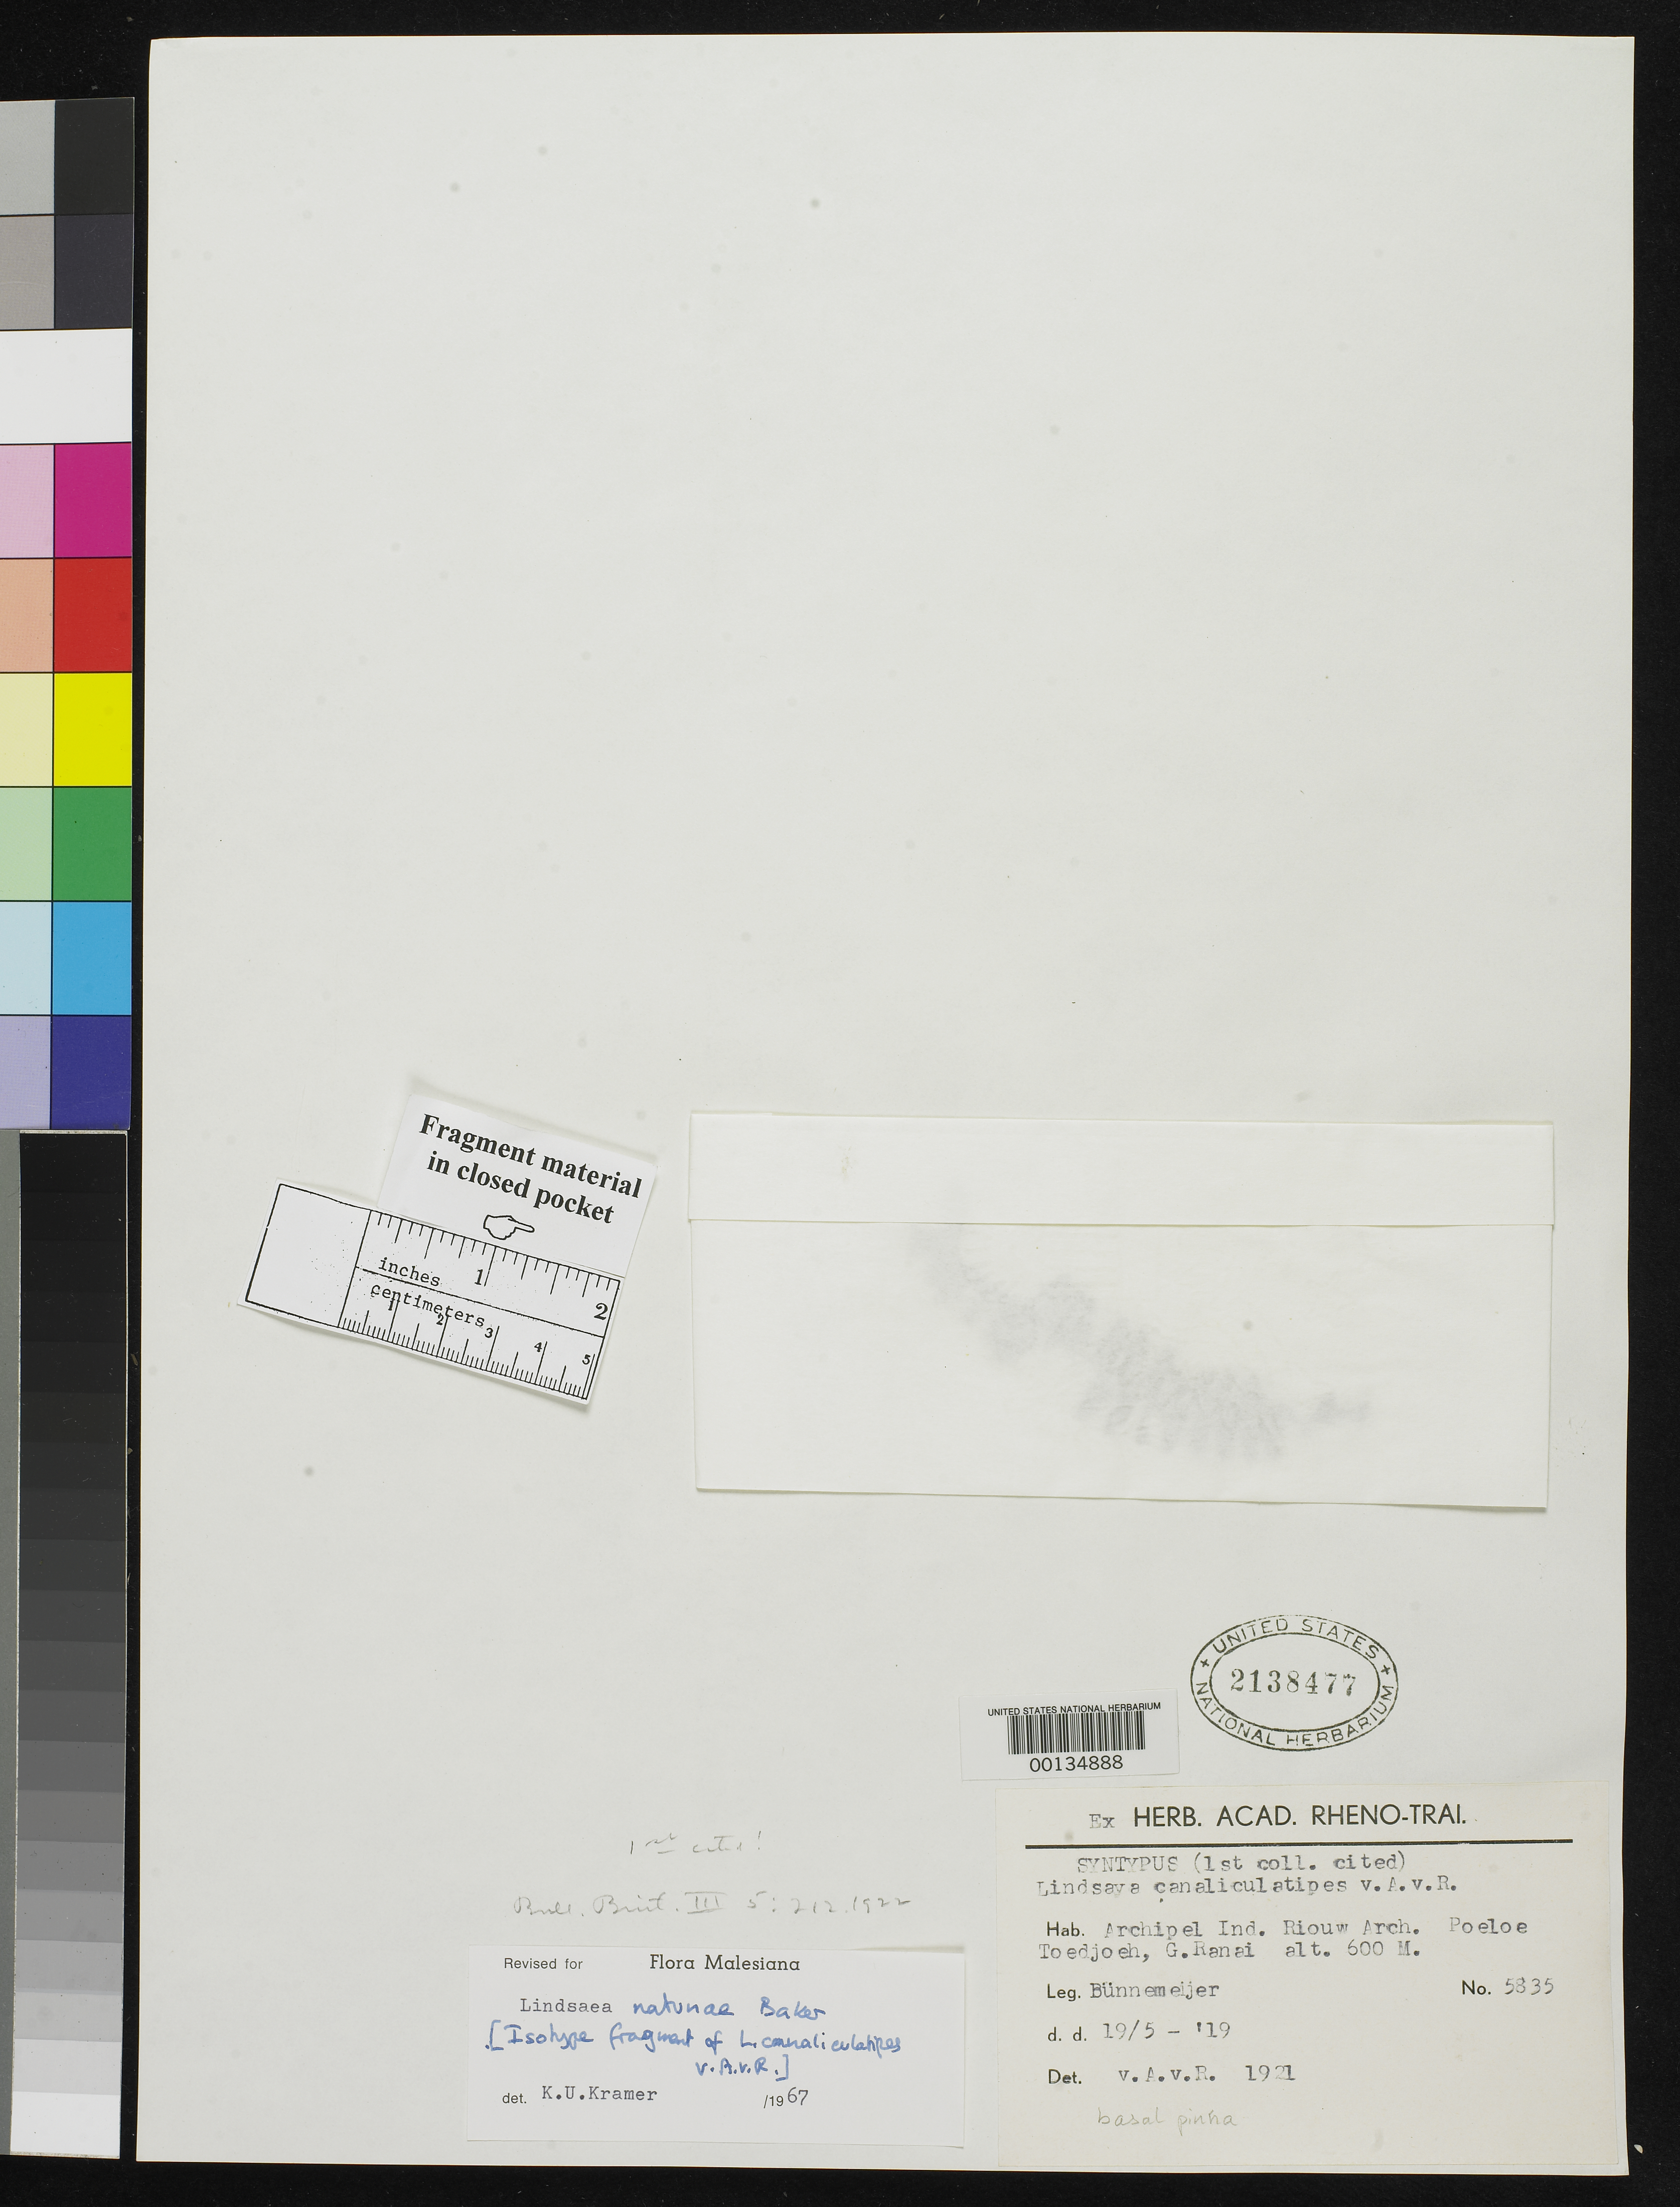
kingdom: Plantae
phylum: Tracheophyta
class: Polypodiopsida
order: Polypodiales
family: Lindsaeaceae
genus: Lindsaea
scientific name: Lindsaea canaliculatipes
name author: Alderw.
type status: Syntype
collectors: -. Bunnemeijer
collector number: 5835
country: Indonesia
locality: Riouw Arch.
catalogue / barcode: US 2138477